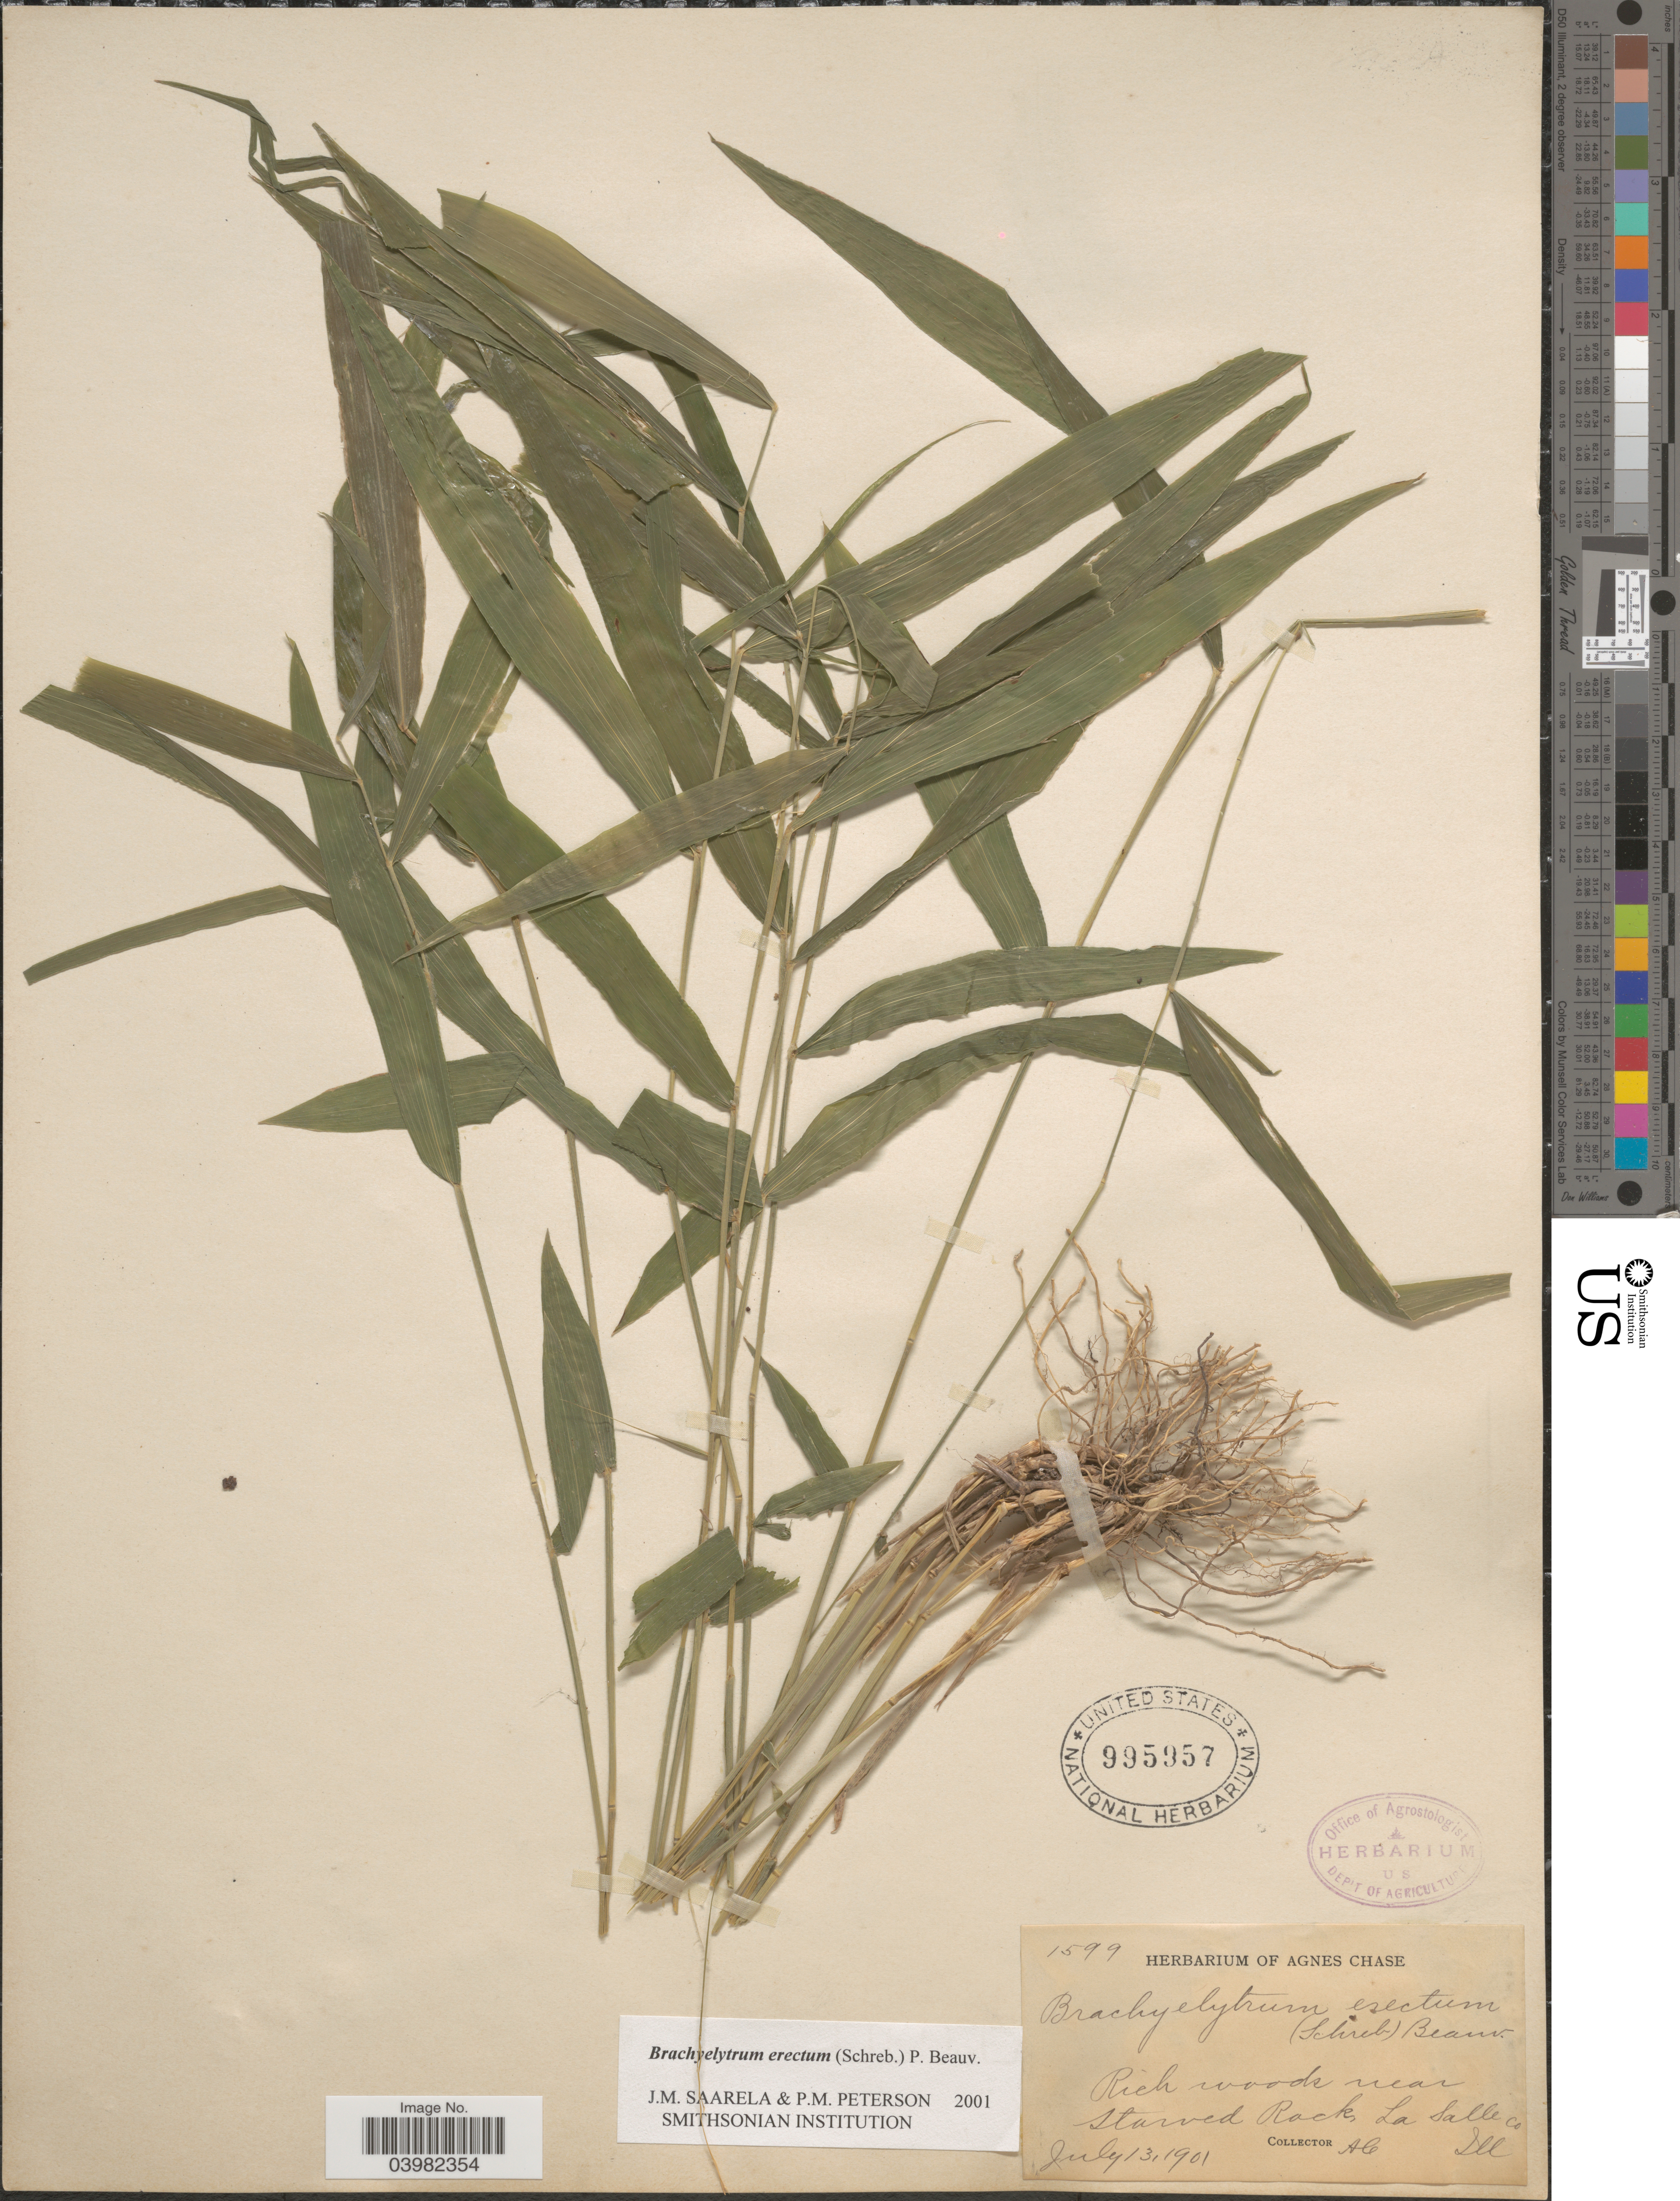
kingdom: Plantae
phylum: Tracheophyta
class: Liliopsida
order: Poales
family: Poaceae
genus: Brachyelytrum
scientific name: Brachyelytrum erectum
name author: (Schreb.) P. Beauv.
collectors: A. Chase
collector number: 1599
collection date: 1901-07-13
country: United States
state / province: Illinois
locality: Near Starved Rock, La Salle Co.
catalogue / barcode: US 995957